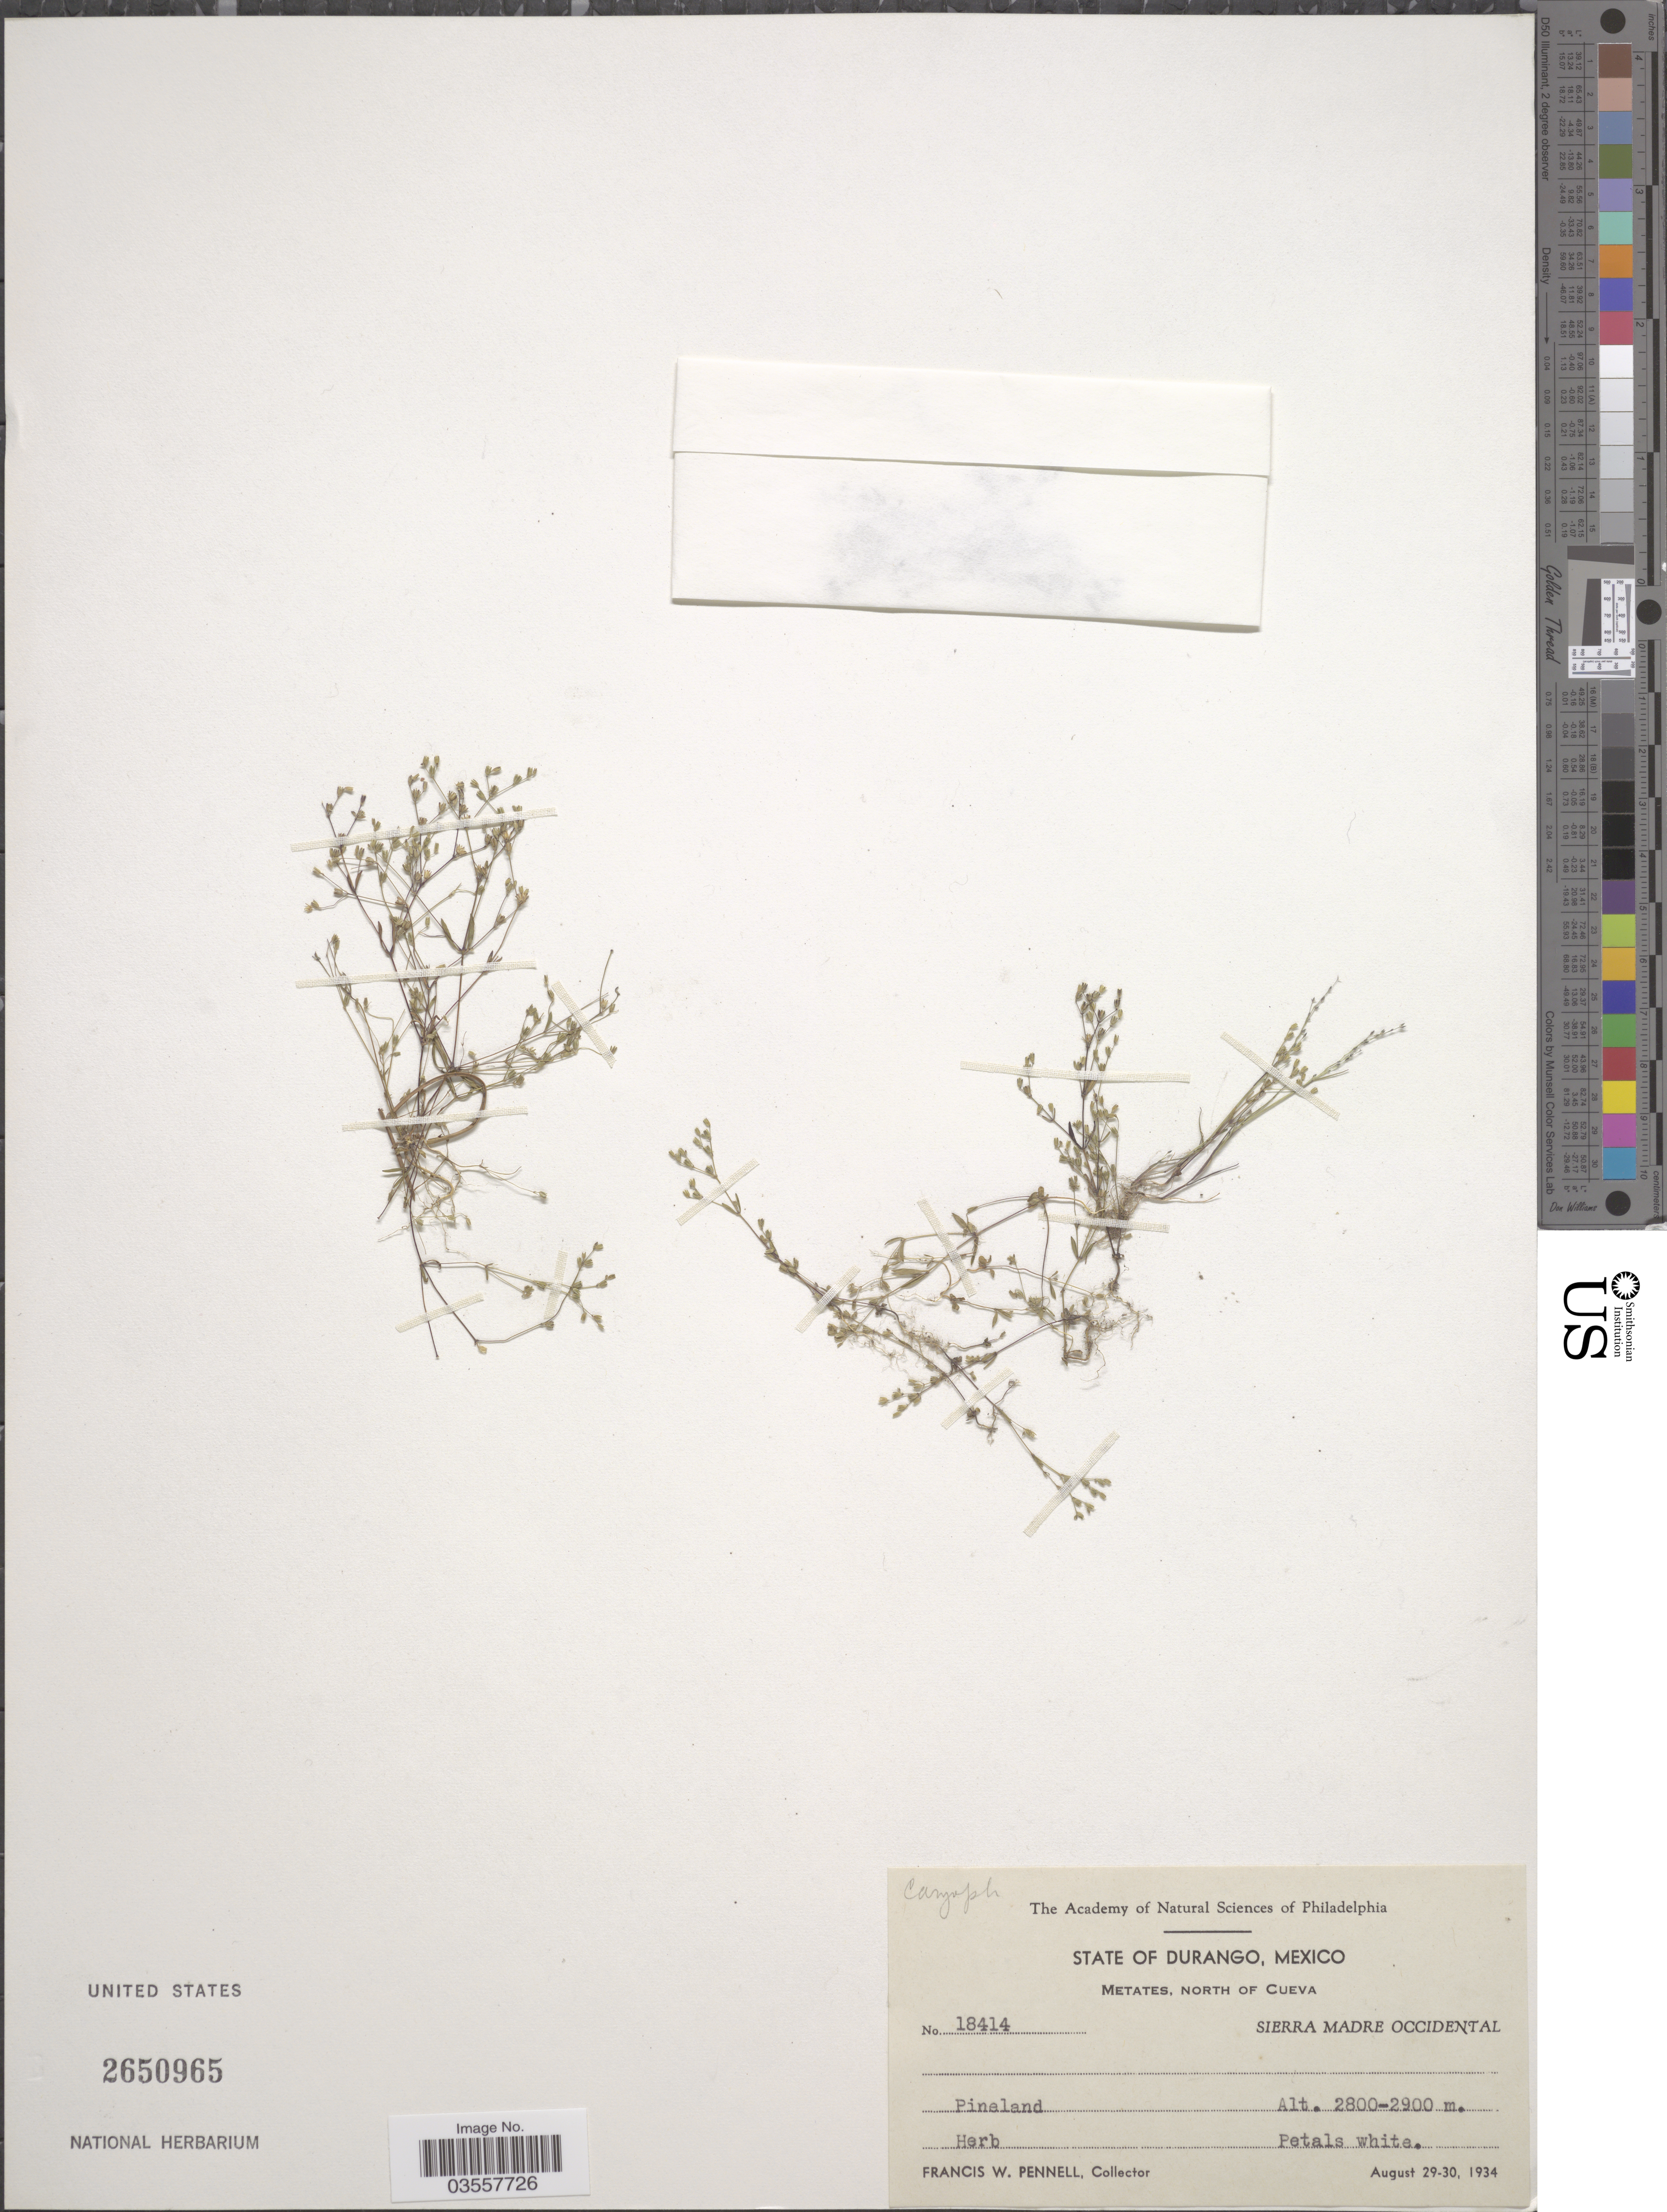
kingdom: Plantae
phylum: Tracheophyta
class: Magnoliopsida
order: Caryophyllales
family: Caryophyllaceae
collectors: F. W. Pennell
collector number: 18414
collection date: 1934-08-29/1934-08-30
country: Mexico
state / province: Durango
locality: Metates, North of Cueva. Sierra Madre Occidental.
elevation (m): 2800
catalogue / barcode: US 2650965